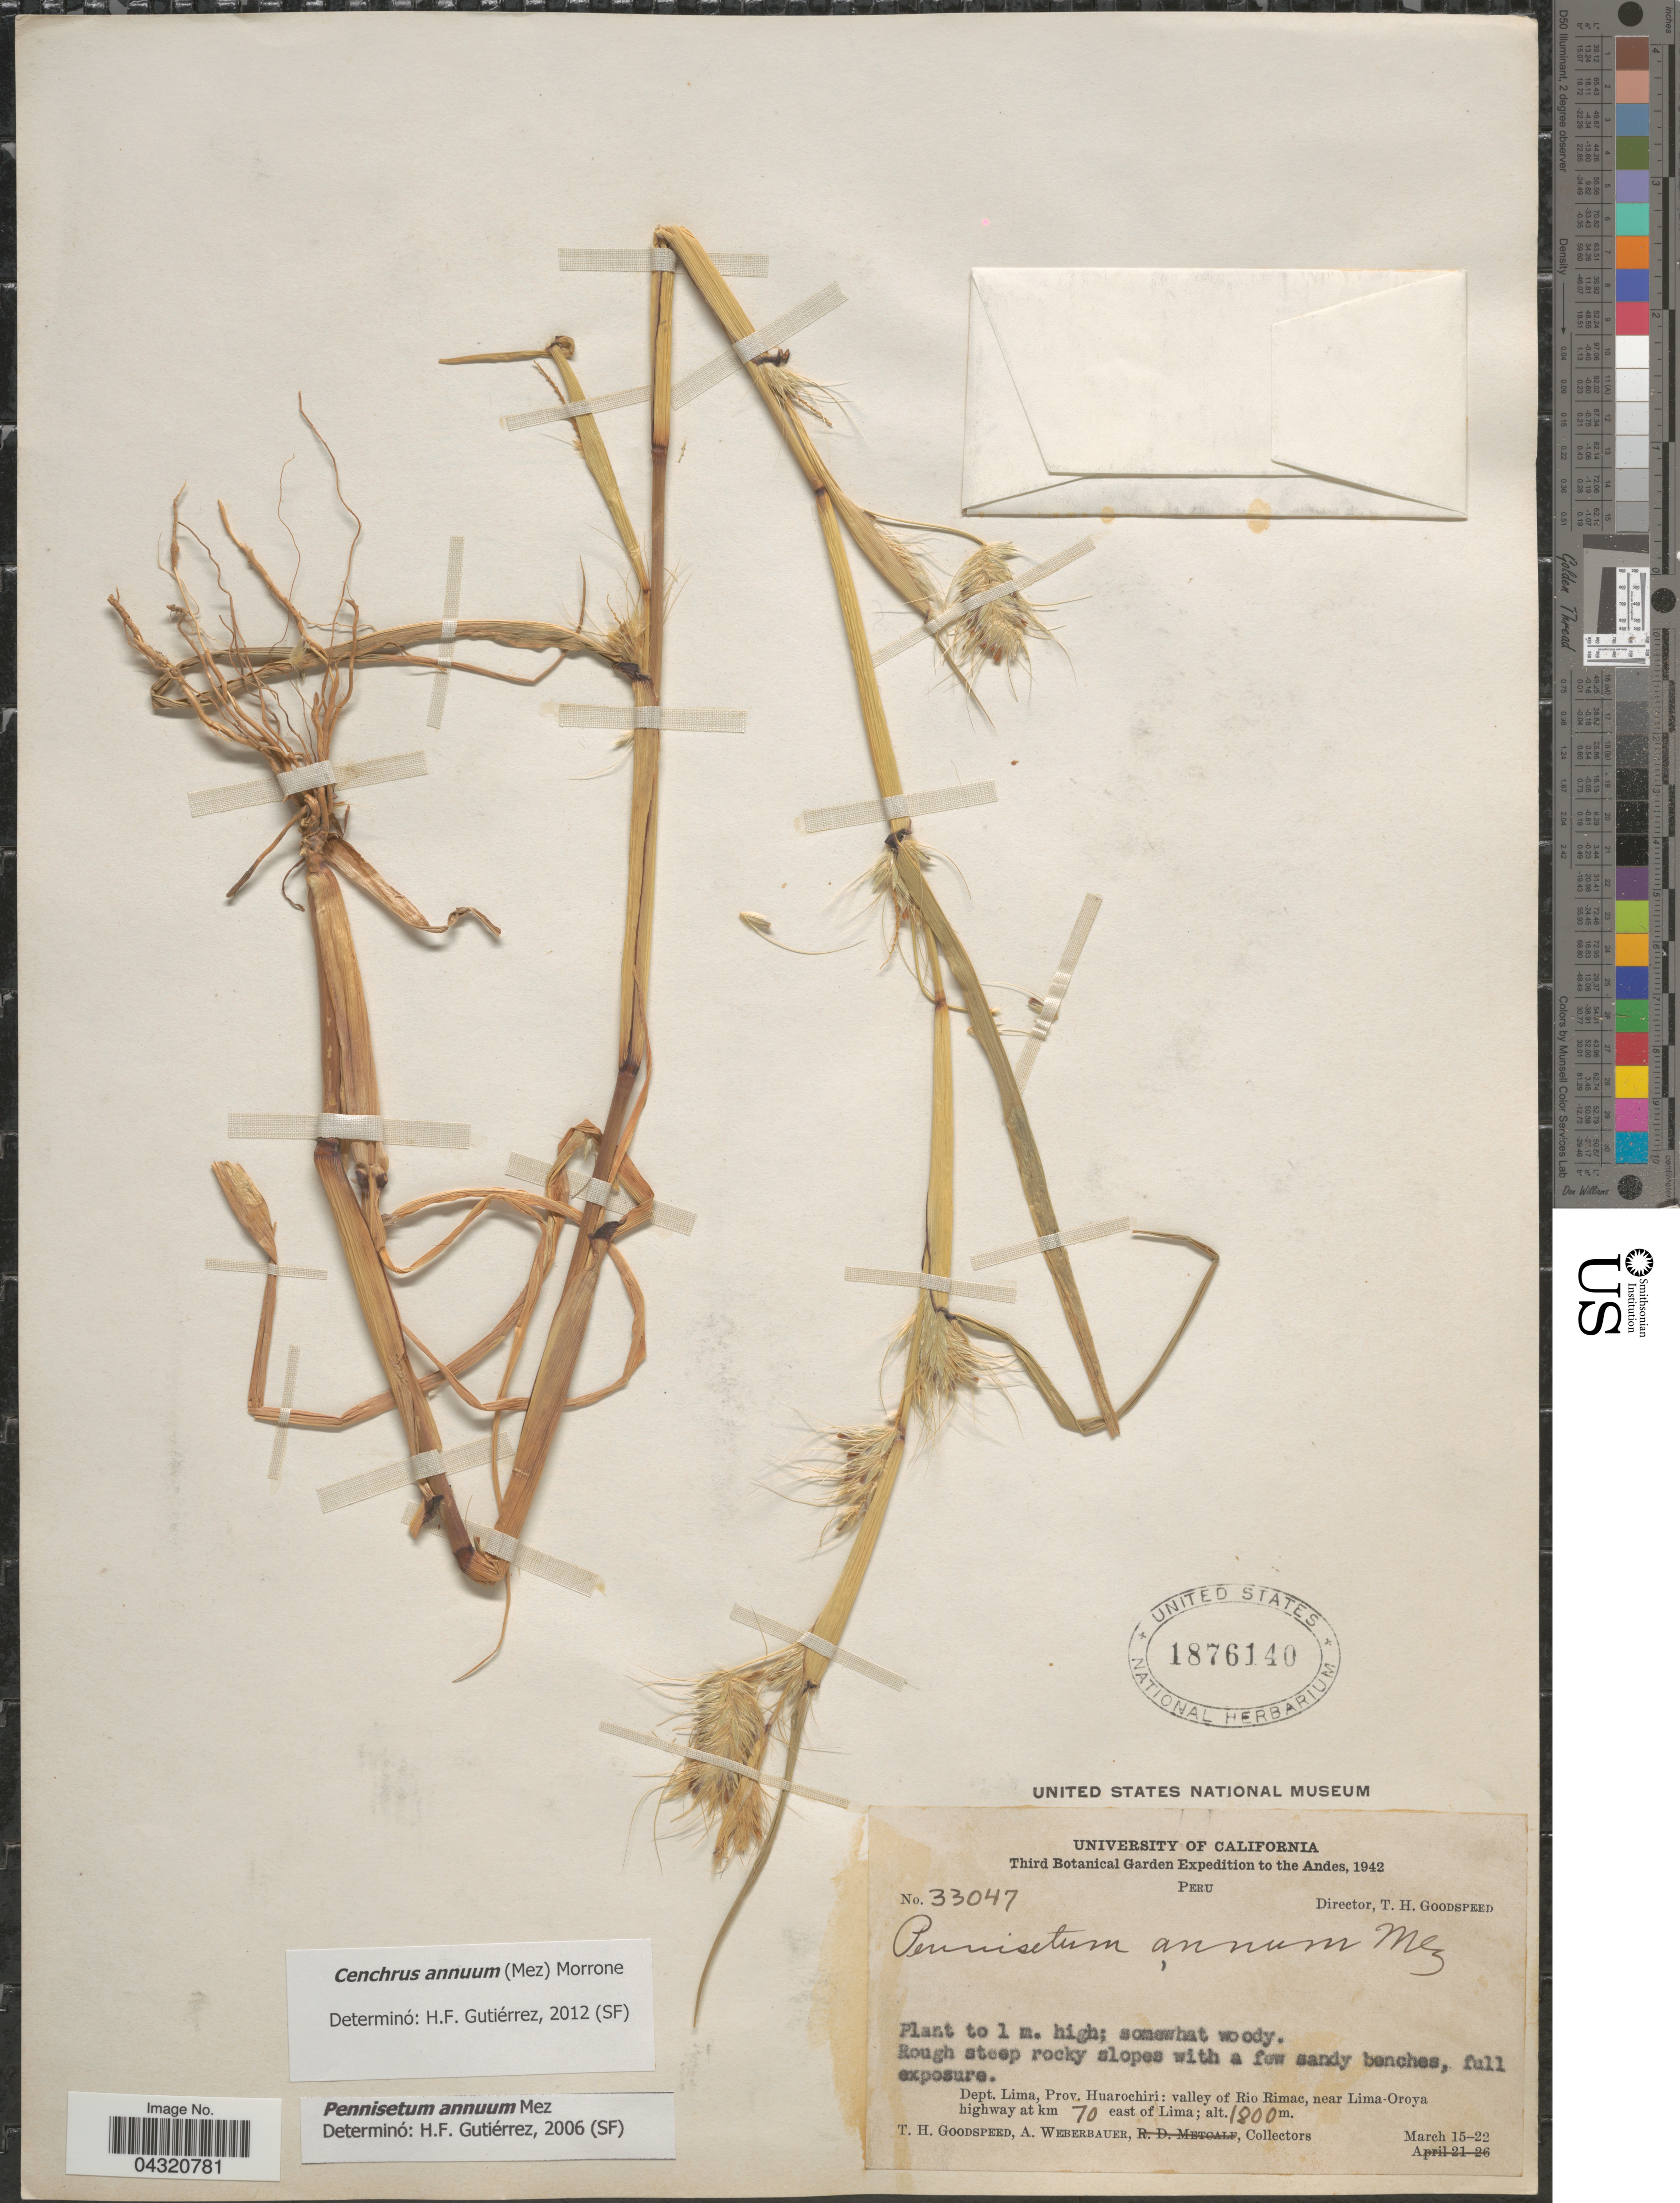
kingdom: Plantae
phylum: Tracheophyta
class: Liliopsida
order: Poales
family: Poaceae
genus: Cenchrus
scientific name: Cenchrus annuus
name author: (Mez) Morrone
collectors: T. Goodspeed & A. Weberbauer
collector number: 33047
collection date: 1942-03-15/1942-03-22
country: Peru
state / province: Lima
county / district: Huarochirí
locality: Dept. Lima, Prov. Huarochiri: valley of Rio Rimac, near Lima-Oroya highway at km 70 east of Lima.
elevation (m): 1800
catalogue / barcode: US 1876140